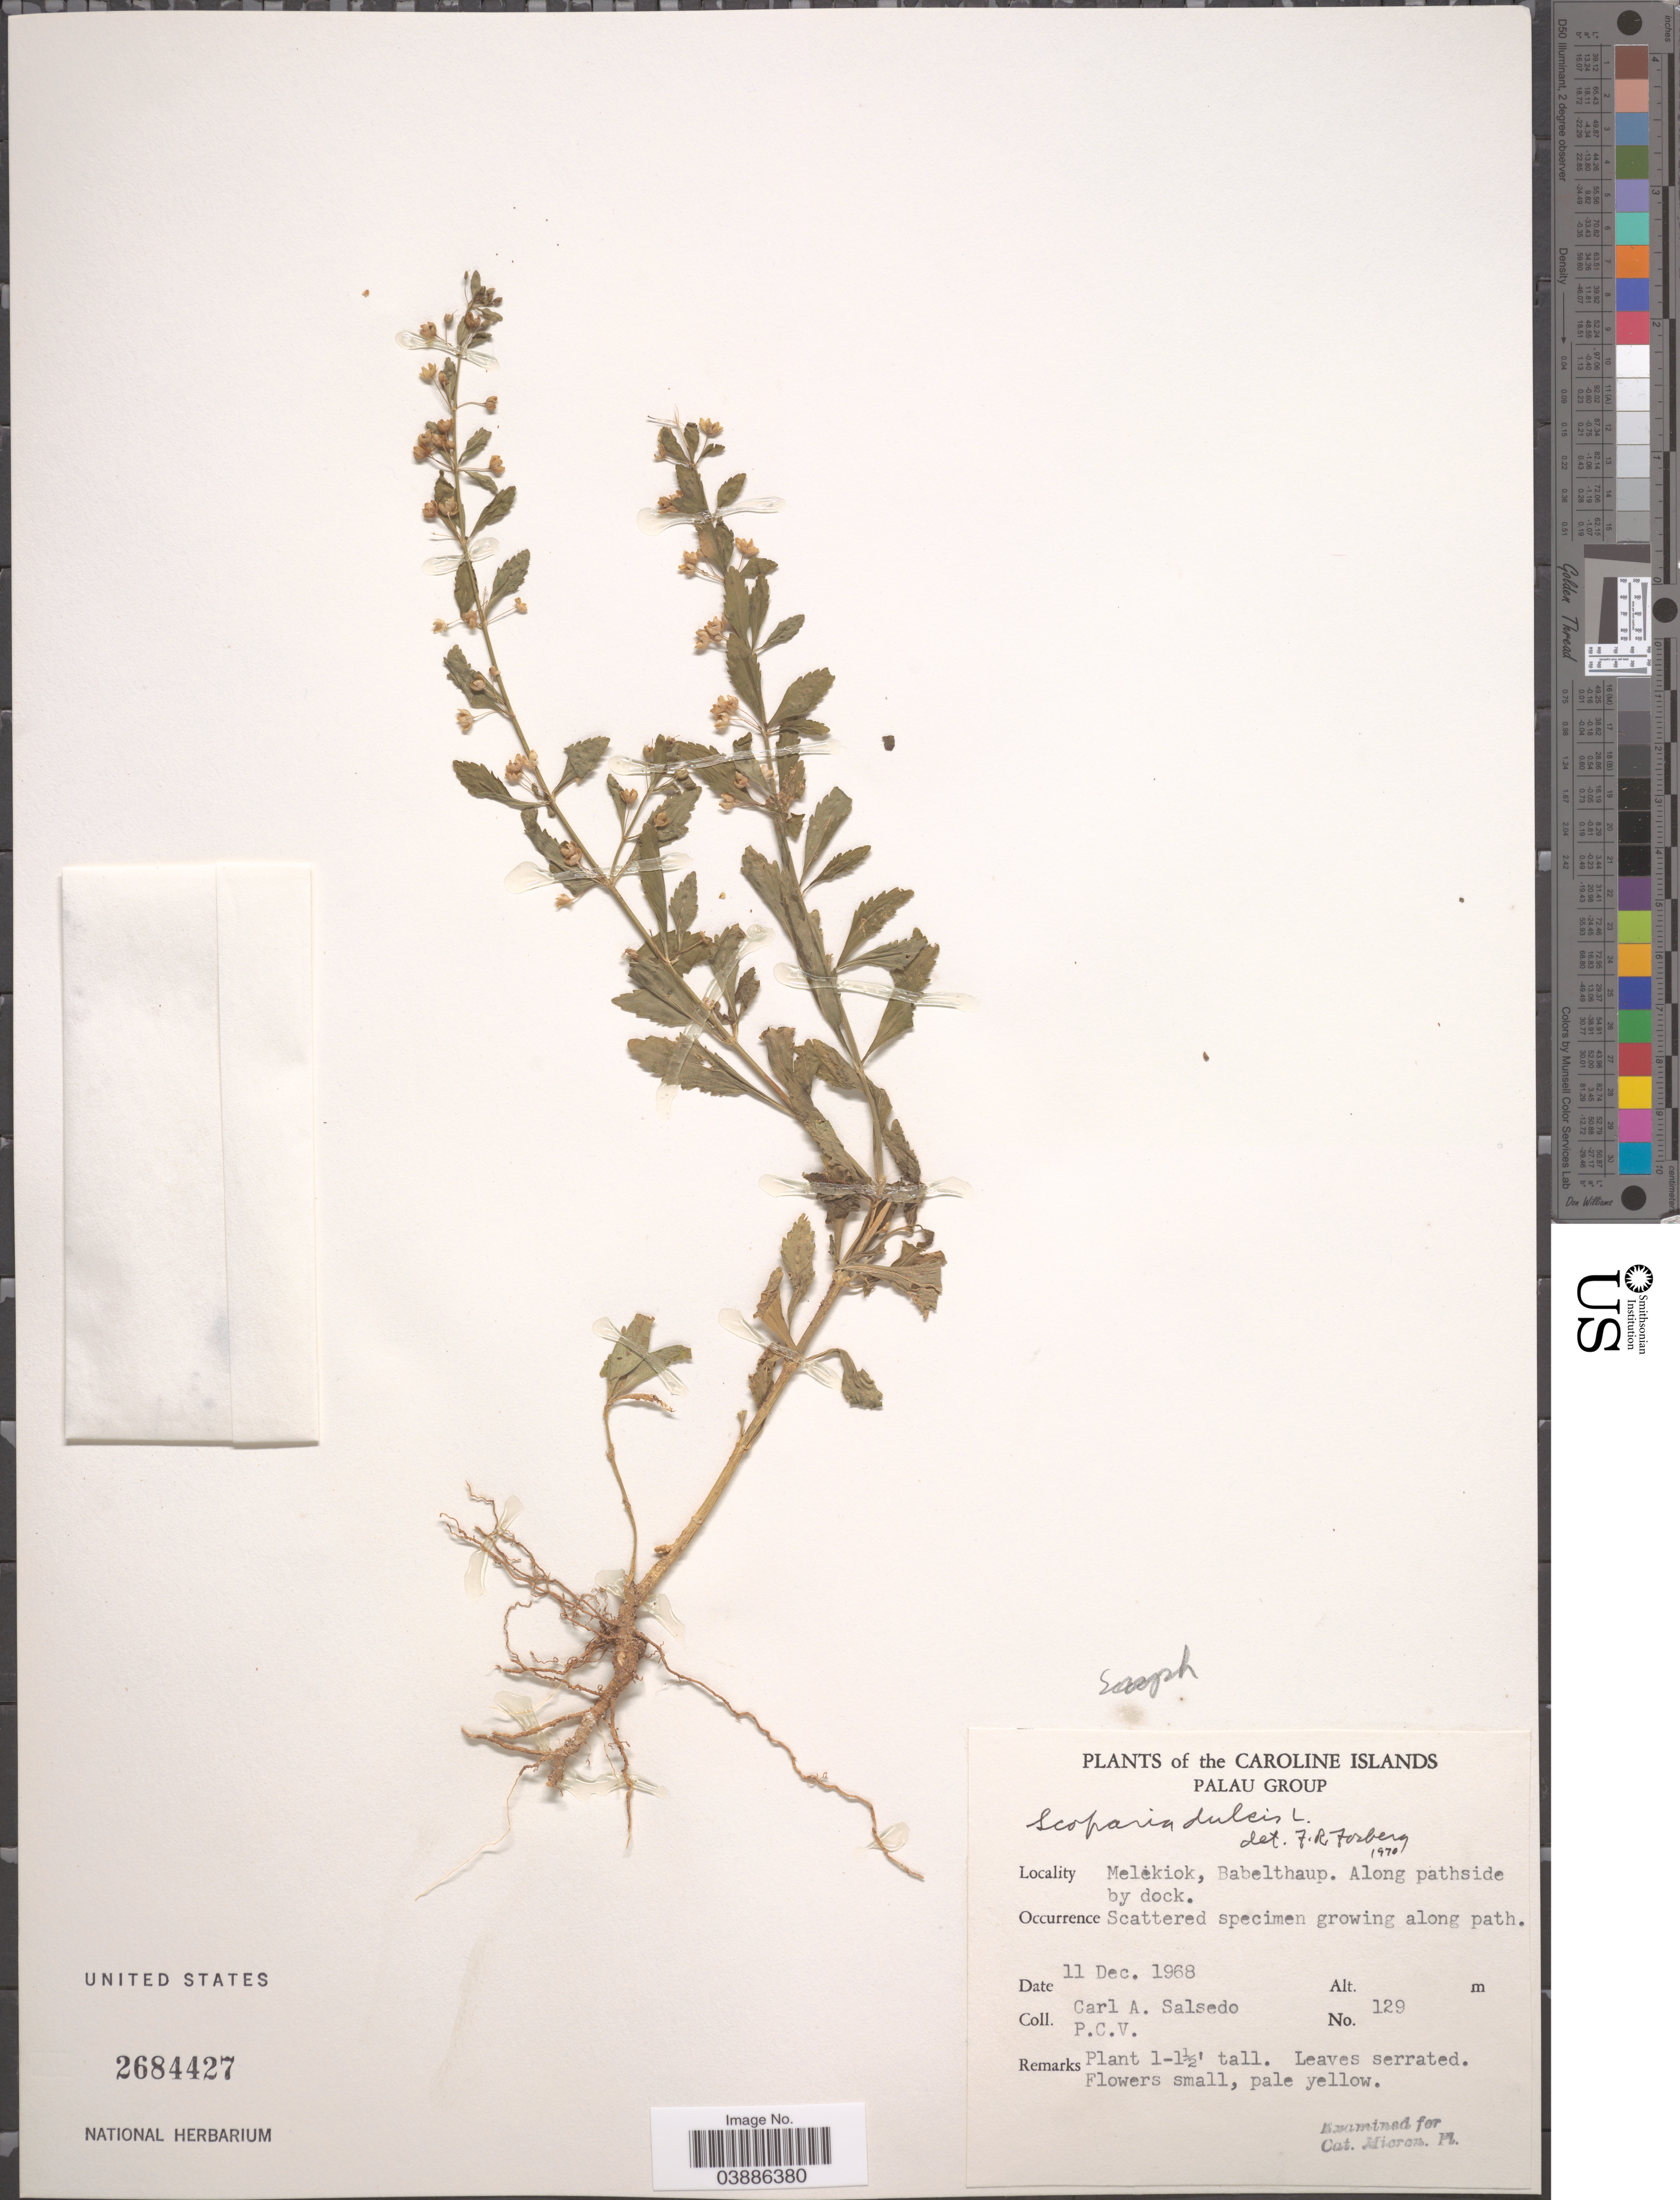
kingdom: Plantae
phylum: Tracheophyta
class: Magnoliopsida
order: Lamiales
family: Plantaginaceae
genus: Scoparia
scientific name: Scoparia dulcis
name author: L.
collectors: C.A. Salsedo & P.C.V.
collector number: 129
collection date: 1968-12-11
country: Palau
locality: Caroline Islands. Palau Group. Melekiok, Babelthaup. Along pathside by dock.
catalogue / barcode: US 2684427